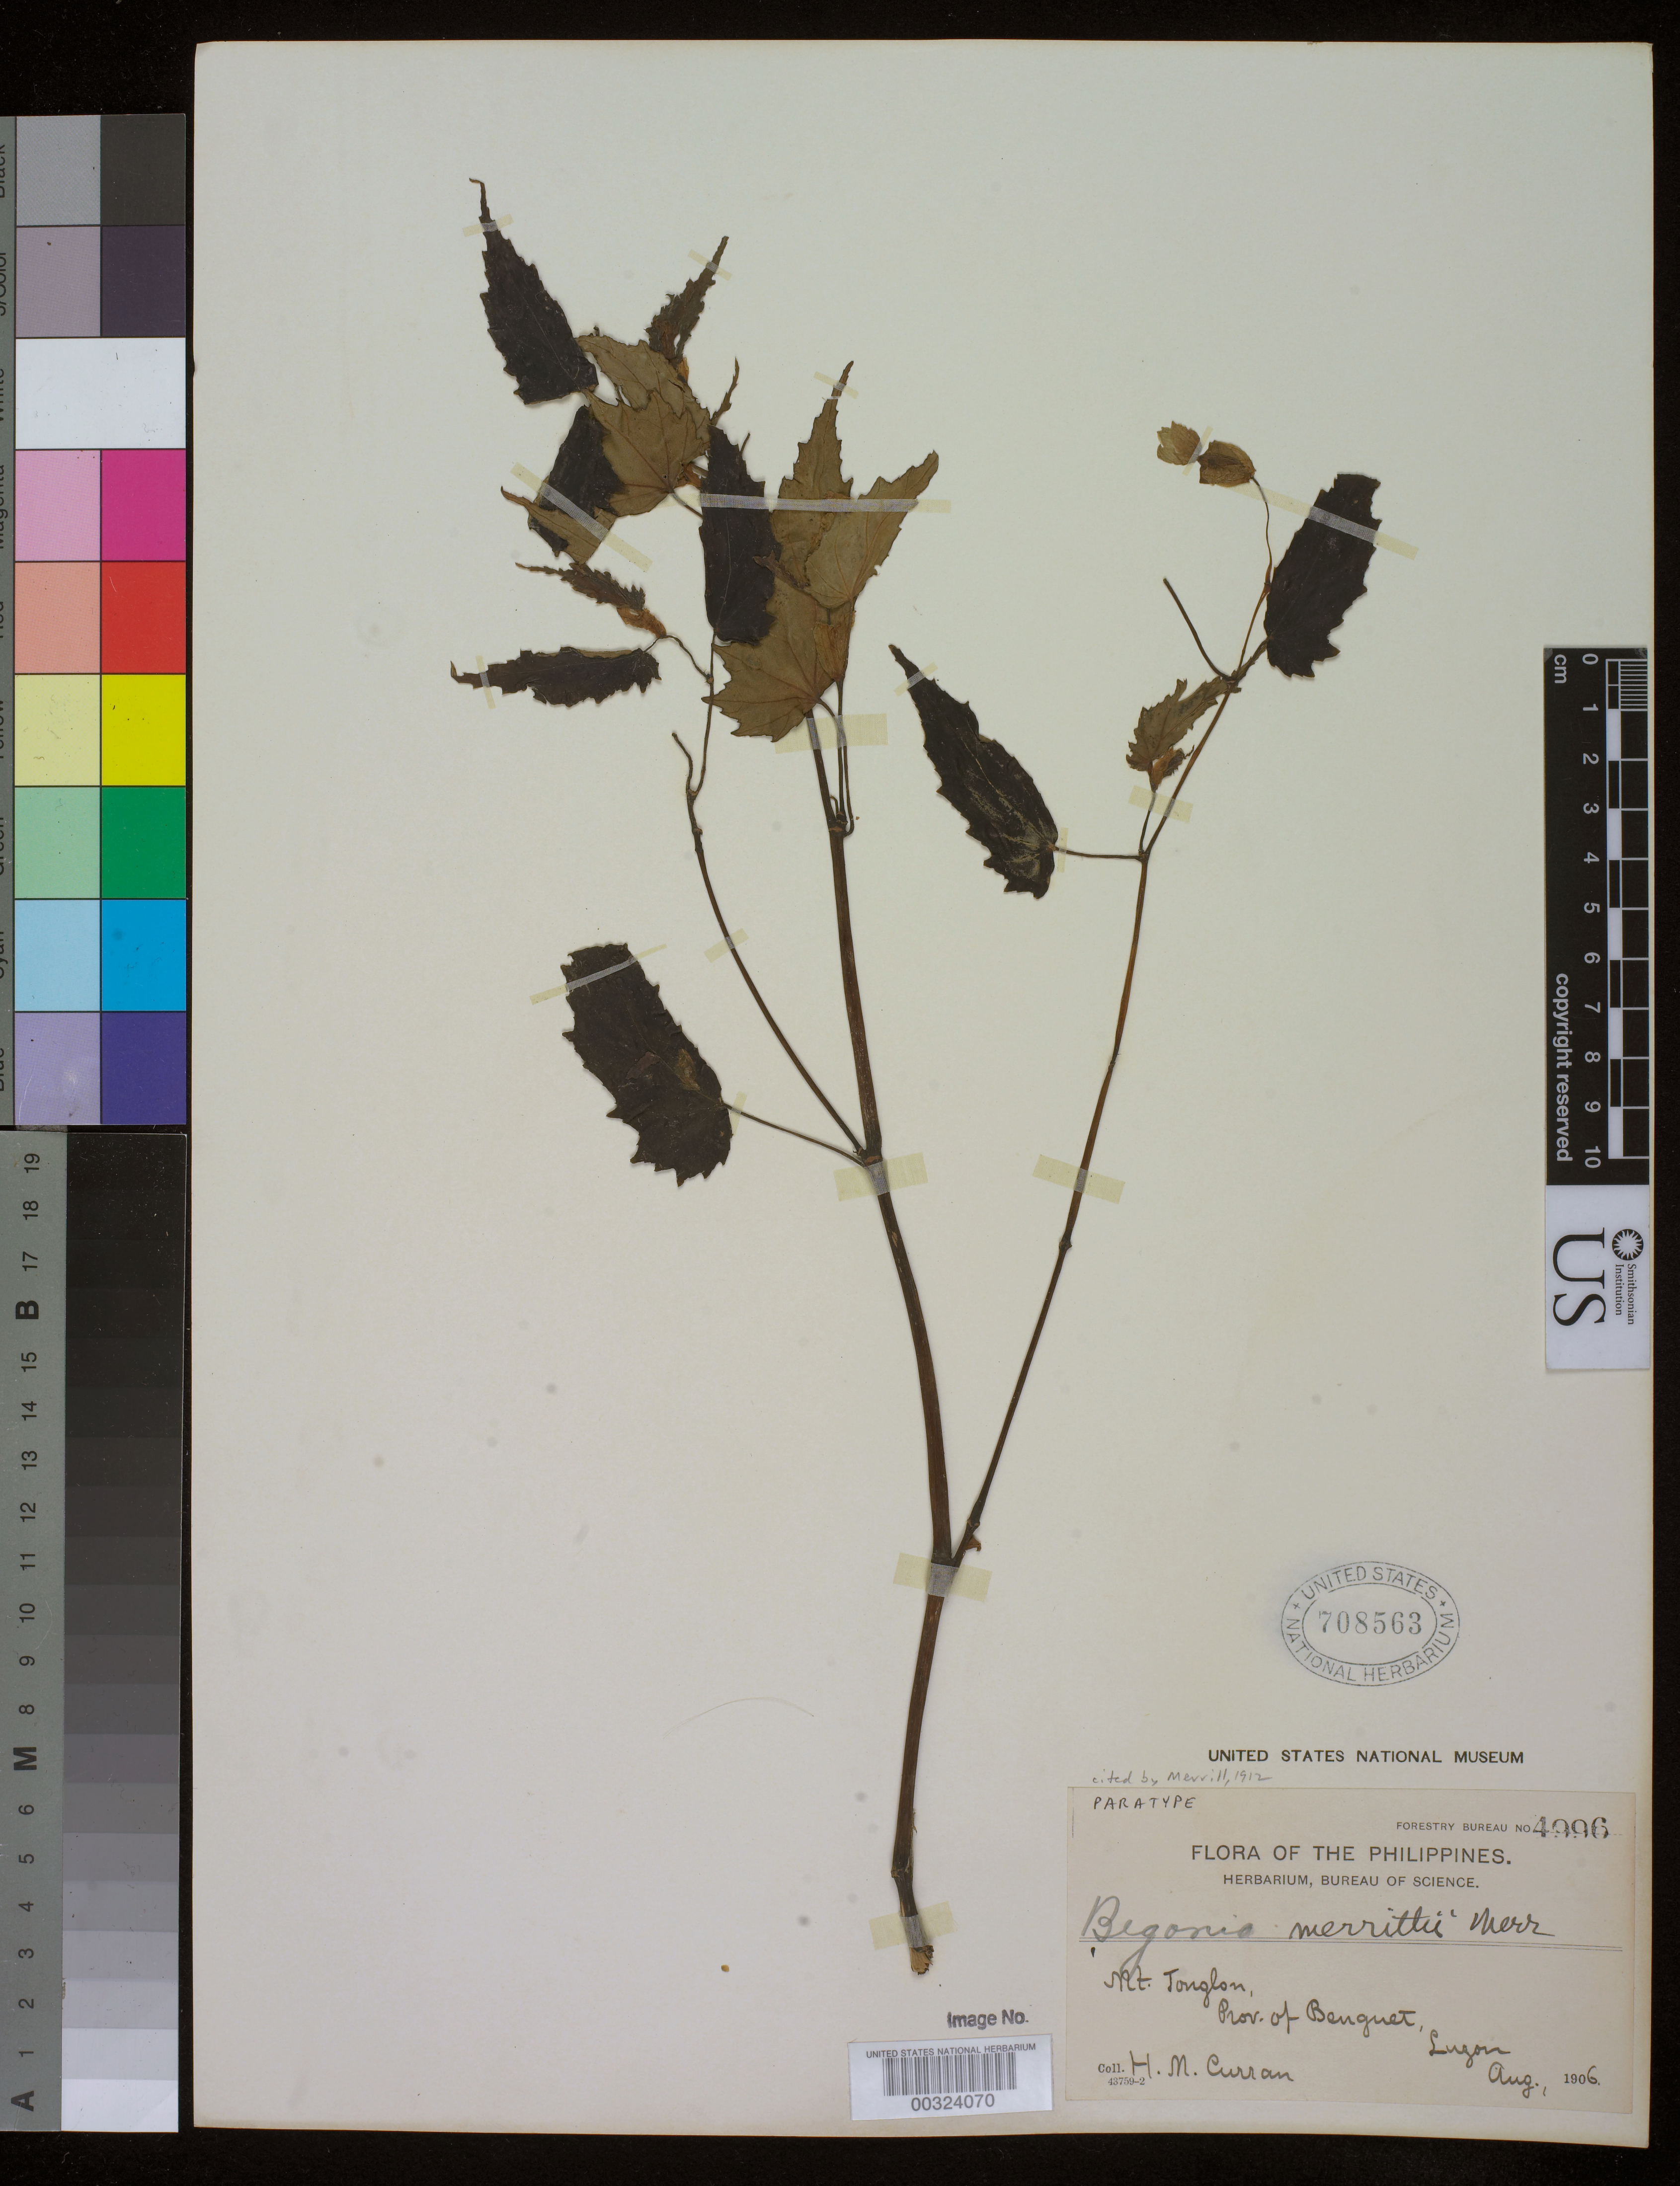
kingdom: Plantae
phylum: Tracheophyta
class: Magnoliopsida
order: Cucurbitales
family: Begoniaceae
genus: Begonia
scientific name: Begonia merrittii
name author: Merr.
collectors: H. M. Curran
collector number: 4996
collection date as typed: Aug 1906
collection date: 1906-08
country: Philippines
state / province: Cordillera (Administrative Region)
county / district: Benguet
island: Luzon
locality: Mt. tonglon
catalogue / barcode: US 708563